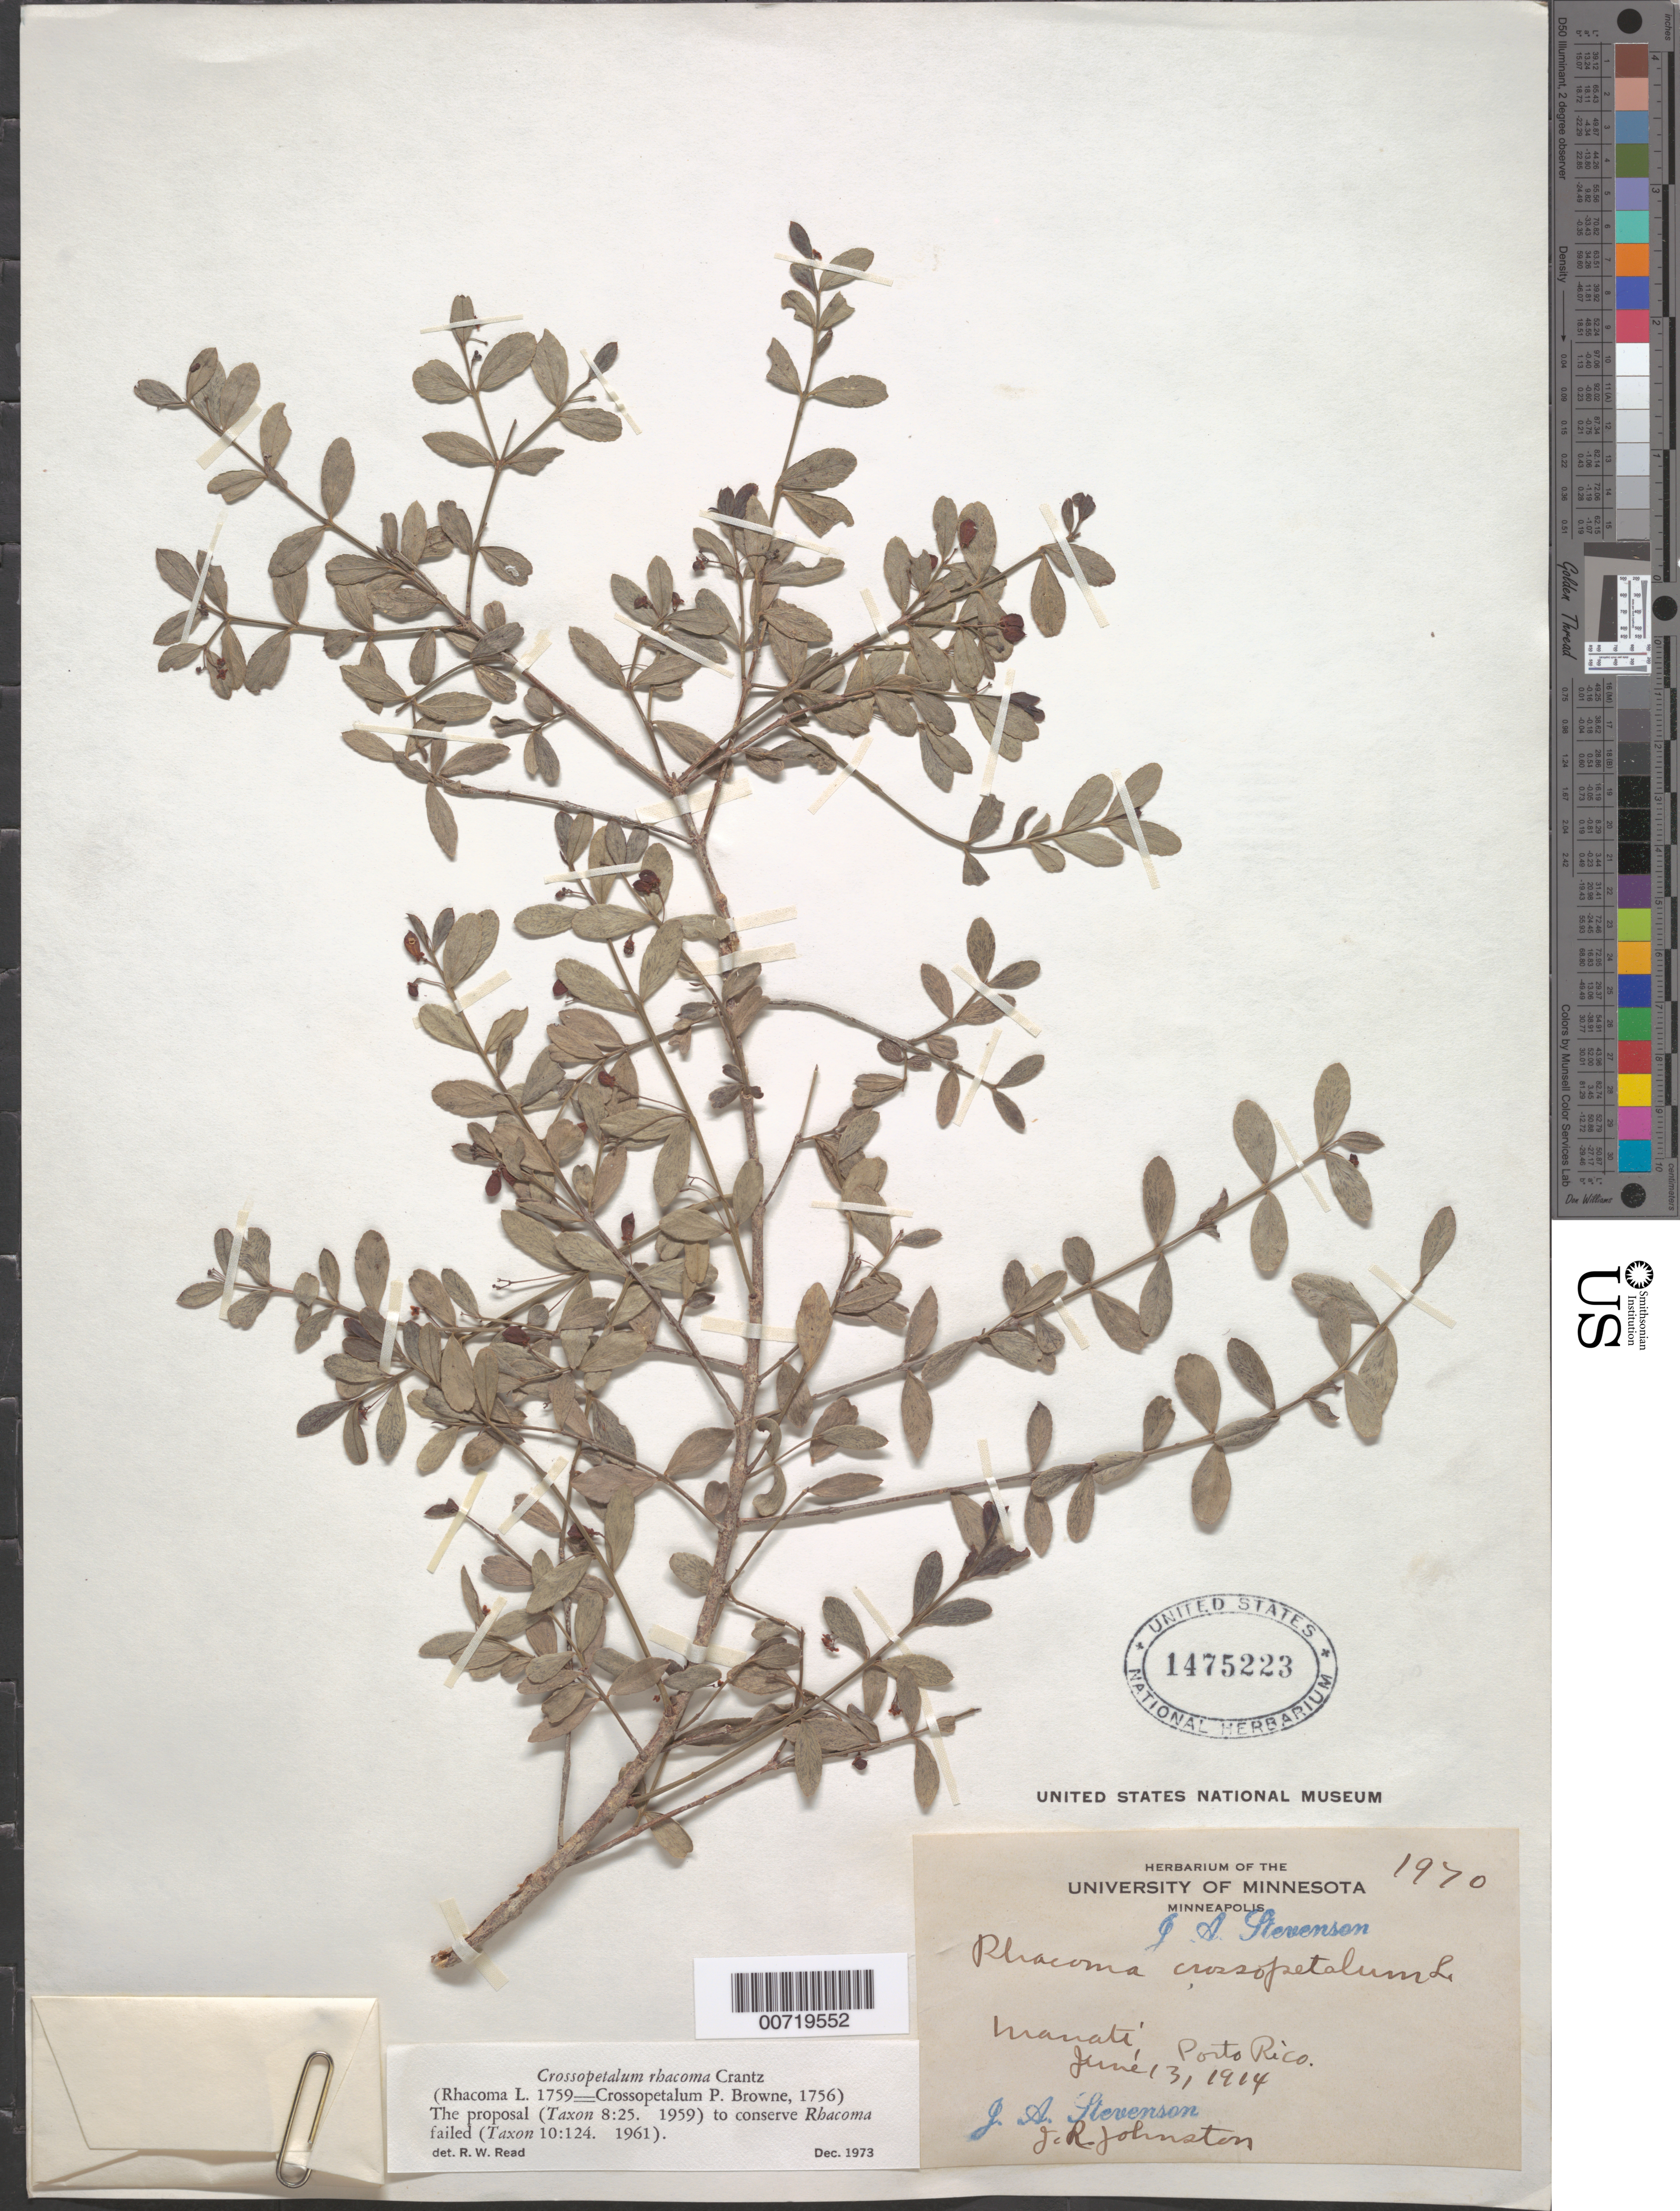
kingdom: Plantae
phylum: Tracheophyta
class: Magnoliopsida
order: Celastrales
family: Celastraceae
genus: Crossopetalum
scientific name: Crossopetalum rhacoma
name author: Crantz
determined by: Read, Robert W., (US), NMNH (UNITED STATES)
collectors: J. Stevenson & J. Johnston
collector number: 1970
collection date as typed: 13 Jun 1914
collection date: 1914-06-13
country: Puerto Rico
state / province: Manatí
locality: Manati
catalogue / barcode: US 1475223